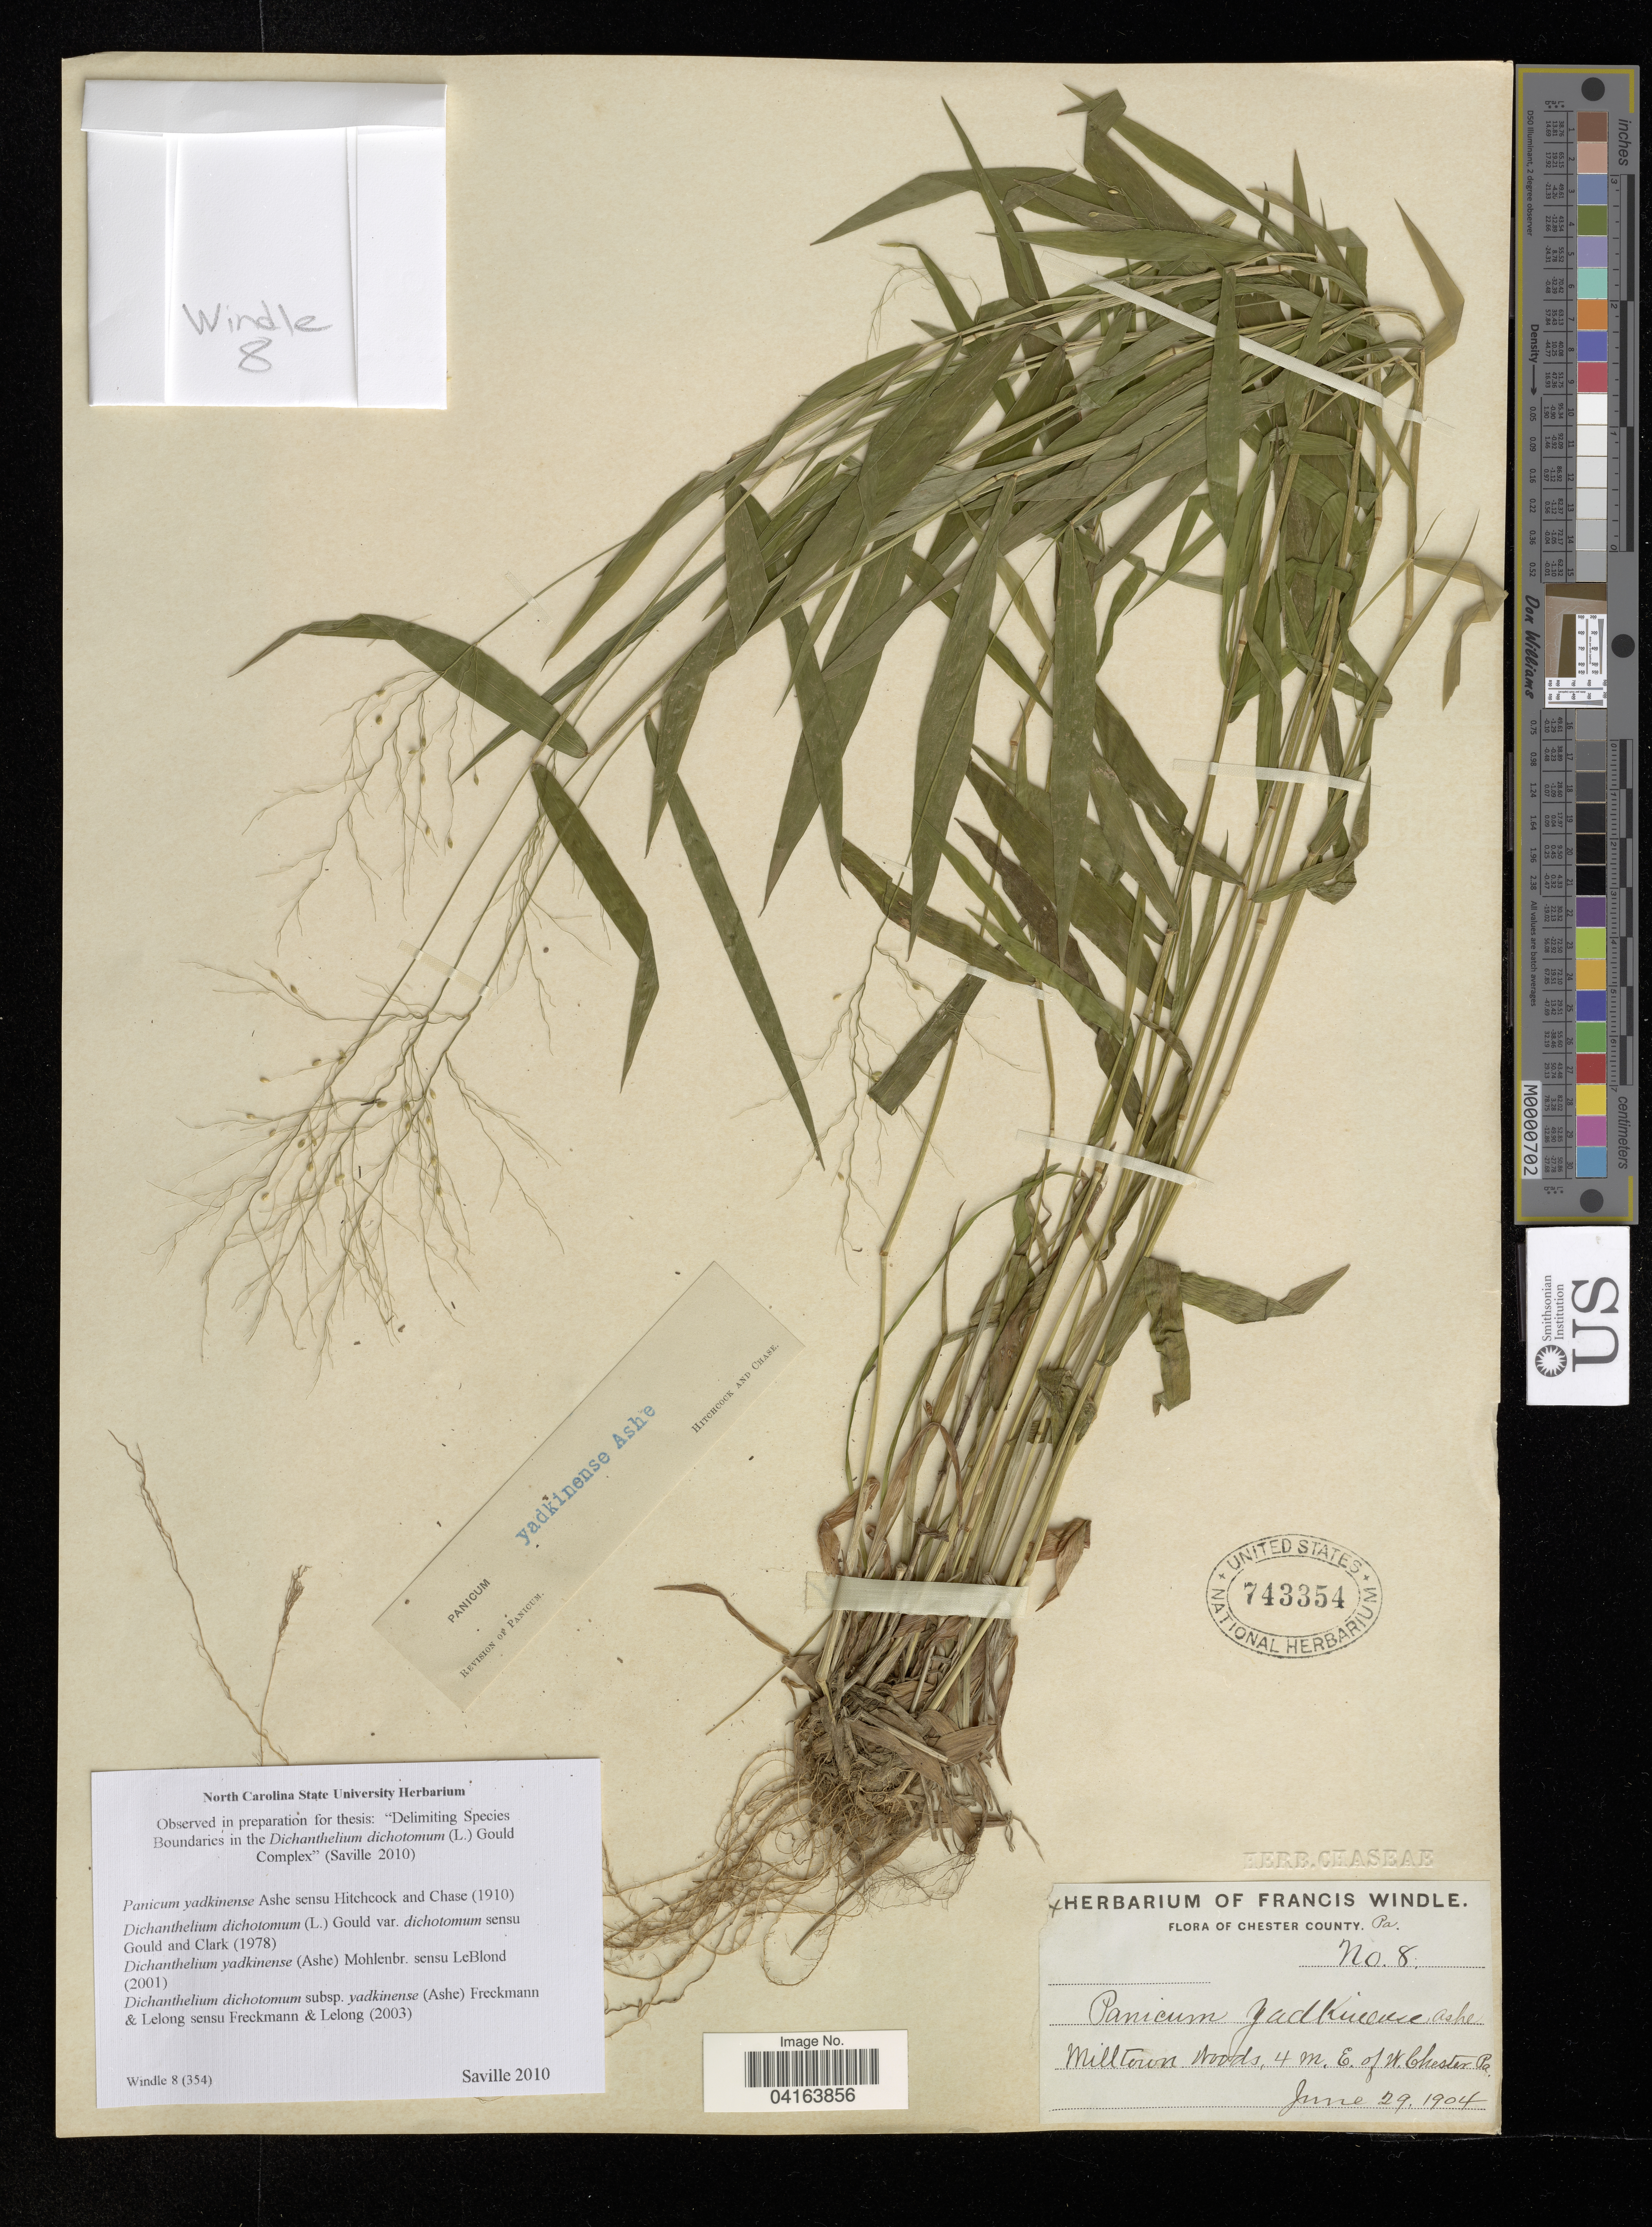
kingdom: Plantae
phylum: Tracheophyta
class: Liliopsida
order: Poales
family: Poaceae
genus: Dichanthelium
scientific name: Dichanthelium dichotomum subsp. yadkinense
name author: (Ashe) Freckmann & Lelong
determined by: Saville, A. C., (NCSC), North Carolina State University (UNITED STATES)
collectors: ex herb. F. Windle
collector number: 8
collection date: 1904-06-29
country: United States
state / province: Pennsylvania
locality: Chester County. 4 m. E of W. Chester.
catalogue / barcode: US 743354